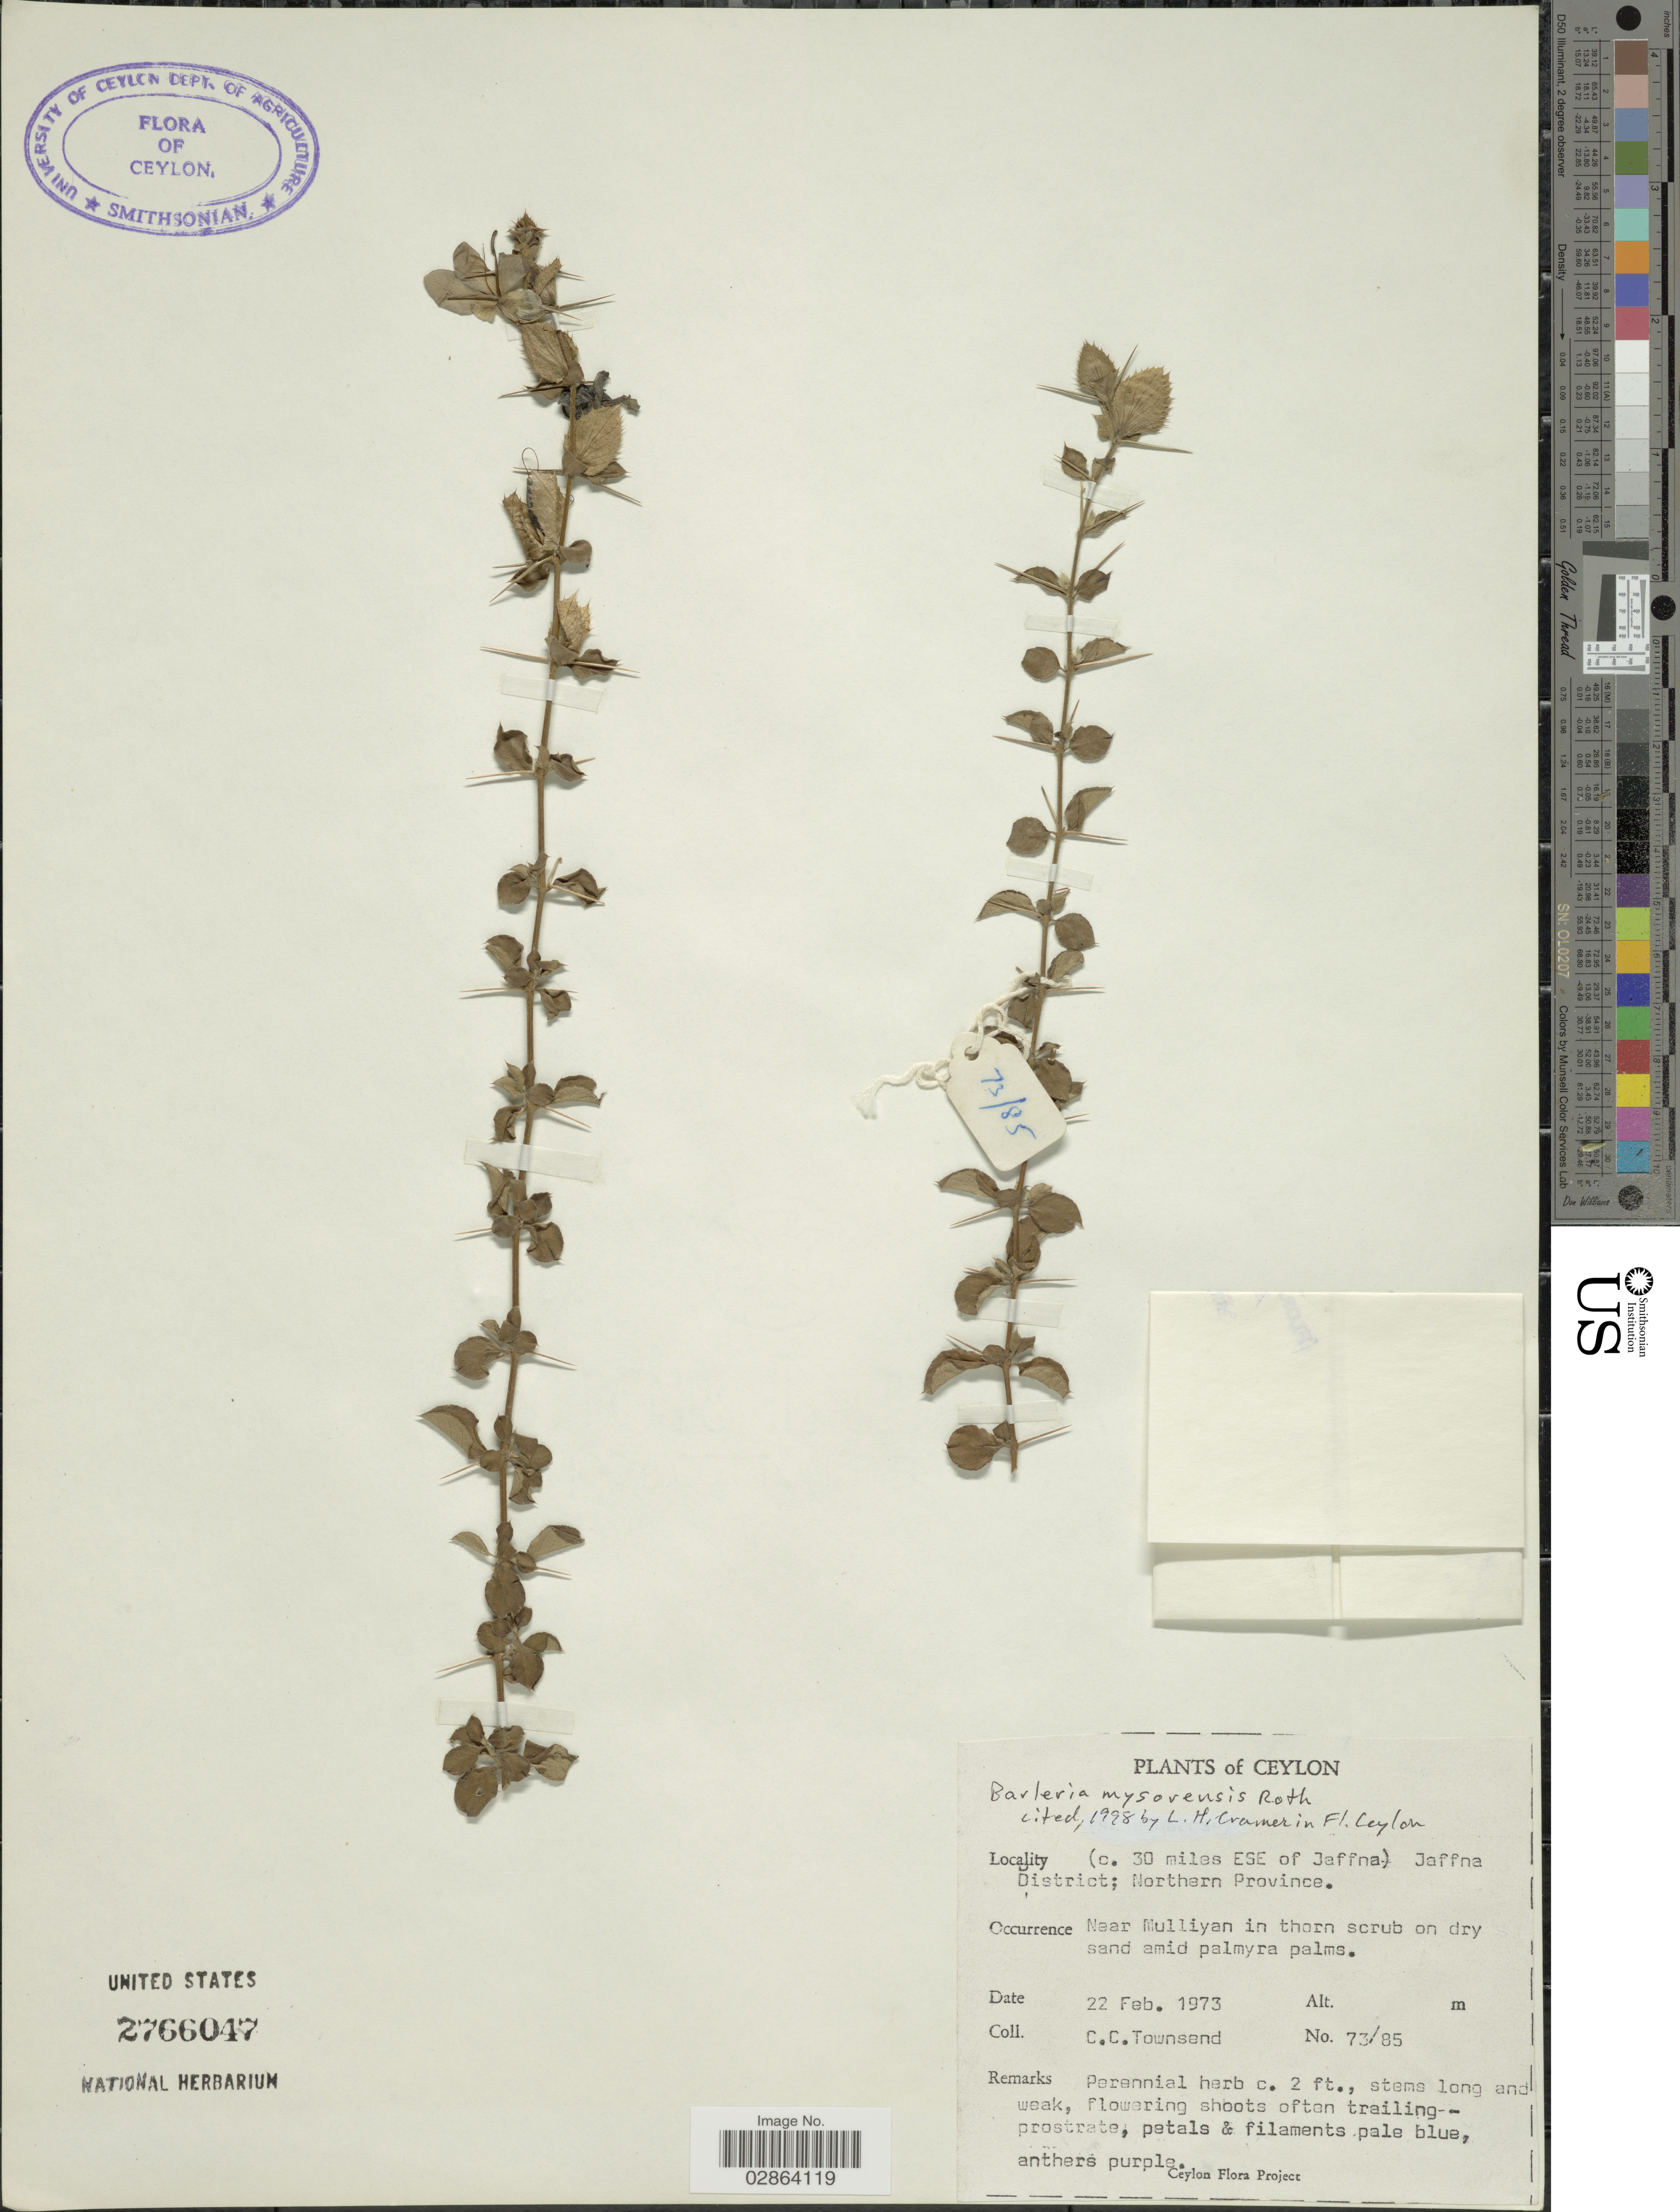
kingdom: Plantae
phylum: Tracheophyta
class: Magnoliopsida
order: Lamiales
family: Acanthaceae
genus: Barleria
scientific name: Barleria mysorensis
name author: B. Heyne ex A. Roth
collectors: C. C. Townsend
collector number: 73/85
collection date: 1973-02-22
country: Sri Lanka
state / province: Northern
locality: Ceylon, (c. 30 miles ESE of Jaffna) Jaffna District; Northern Province, Near Mulliyan.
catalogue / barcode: US 2766047